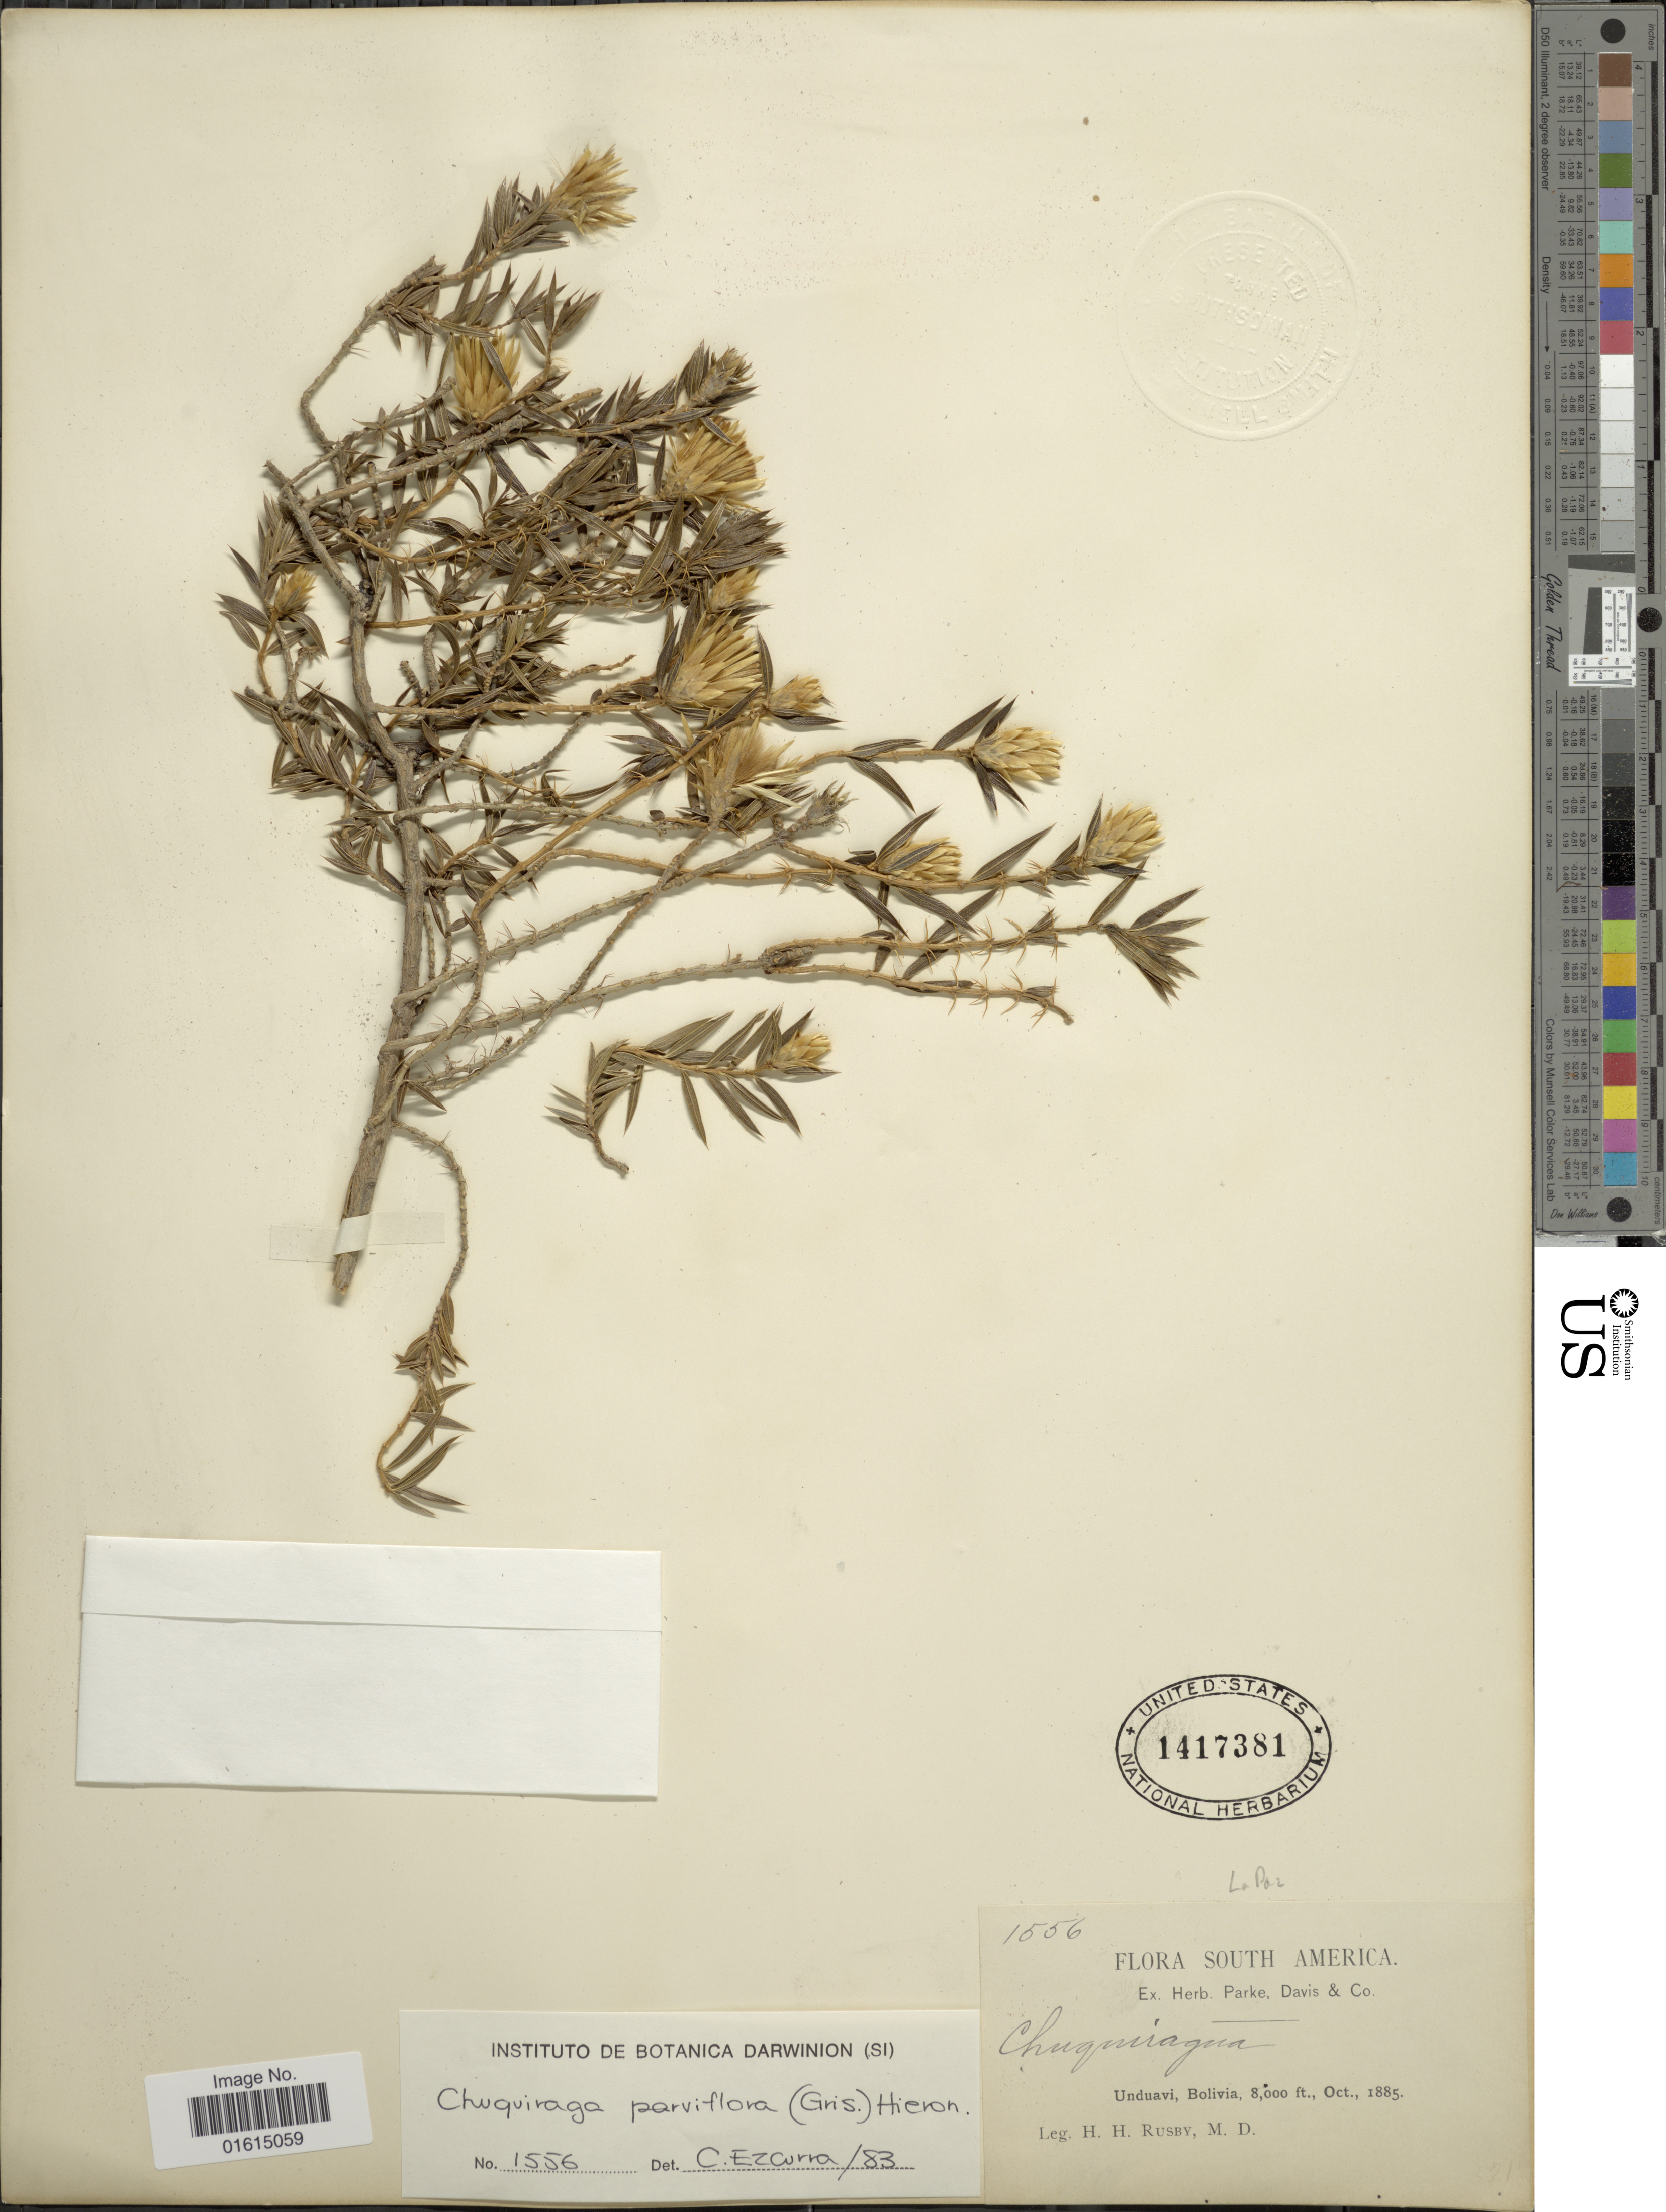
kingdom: Plantae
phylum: Tracheophyta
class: Magnoliopsida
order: Asterales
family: Asteraceae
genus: Chuquiraga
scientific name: Chuquiraga parviflora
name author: (Griseb.) Hieron.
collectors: H. H. Rusby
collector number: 1556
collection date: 1885-10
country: Bolivia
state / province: La Paz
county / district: Nor Yungas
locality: Unduavi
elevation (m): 2438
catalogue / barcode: US 1417381